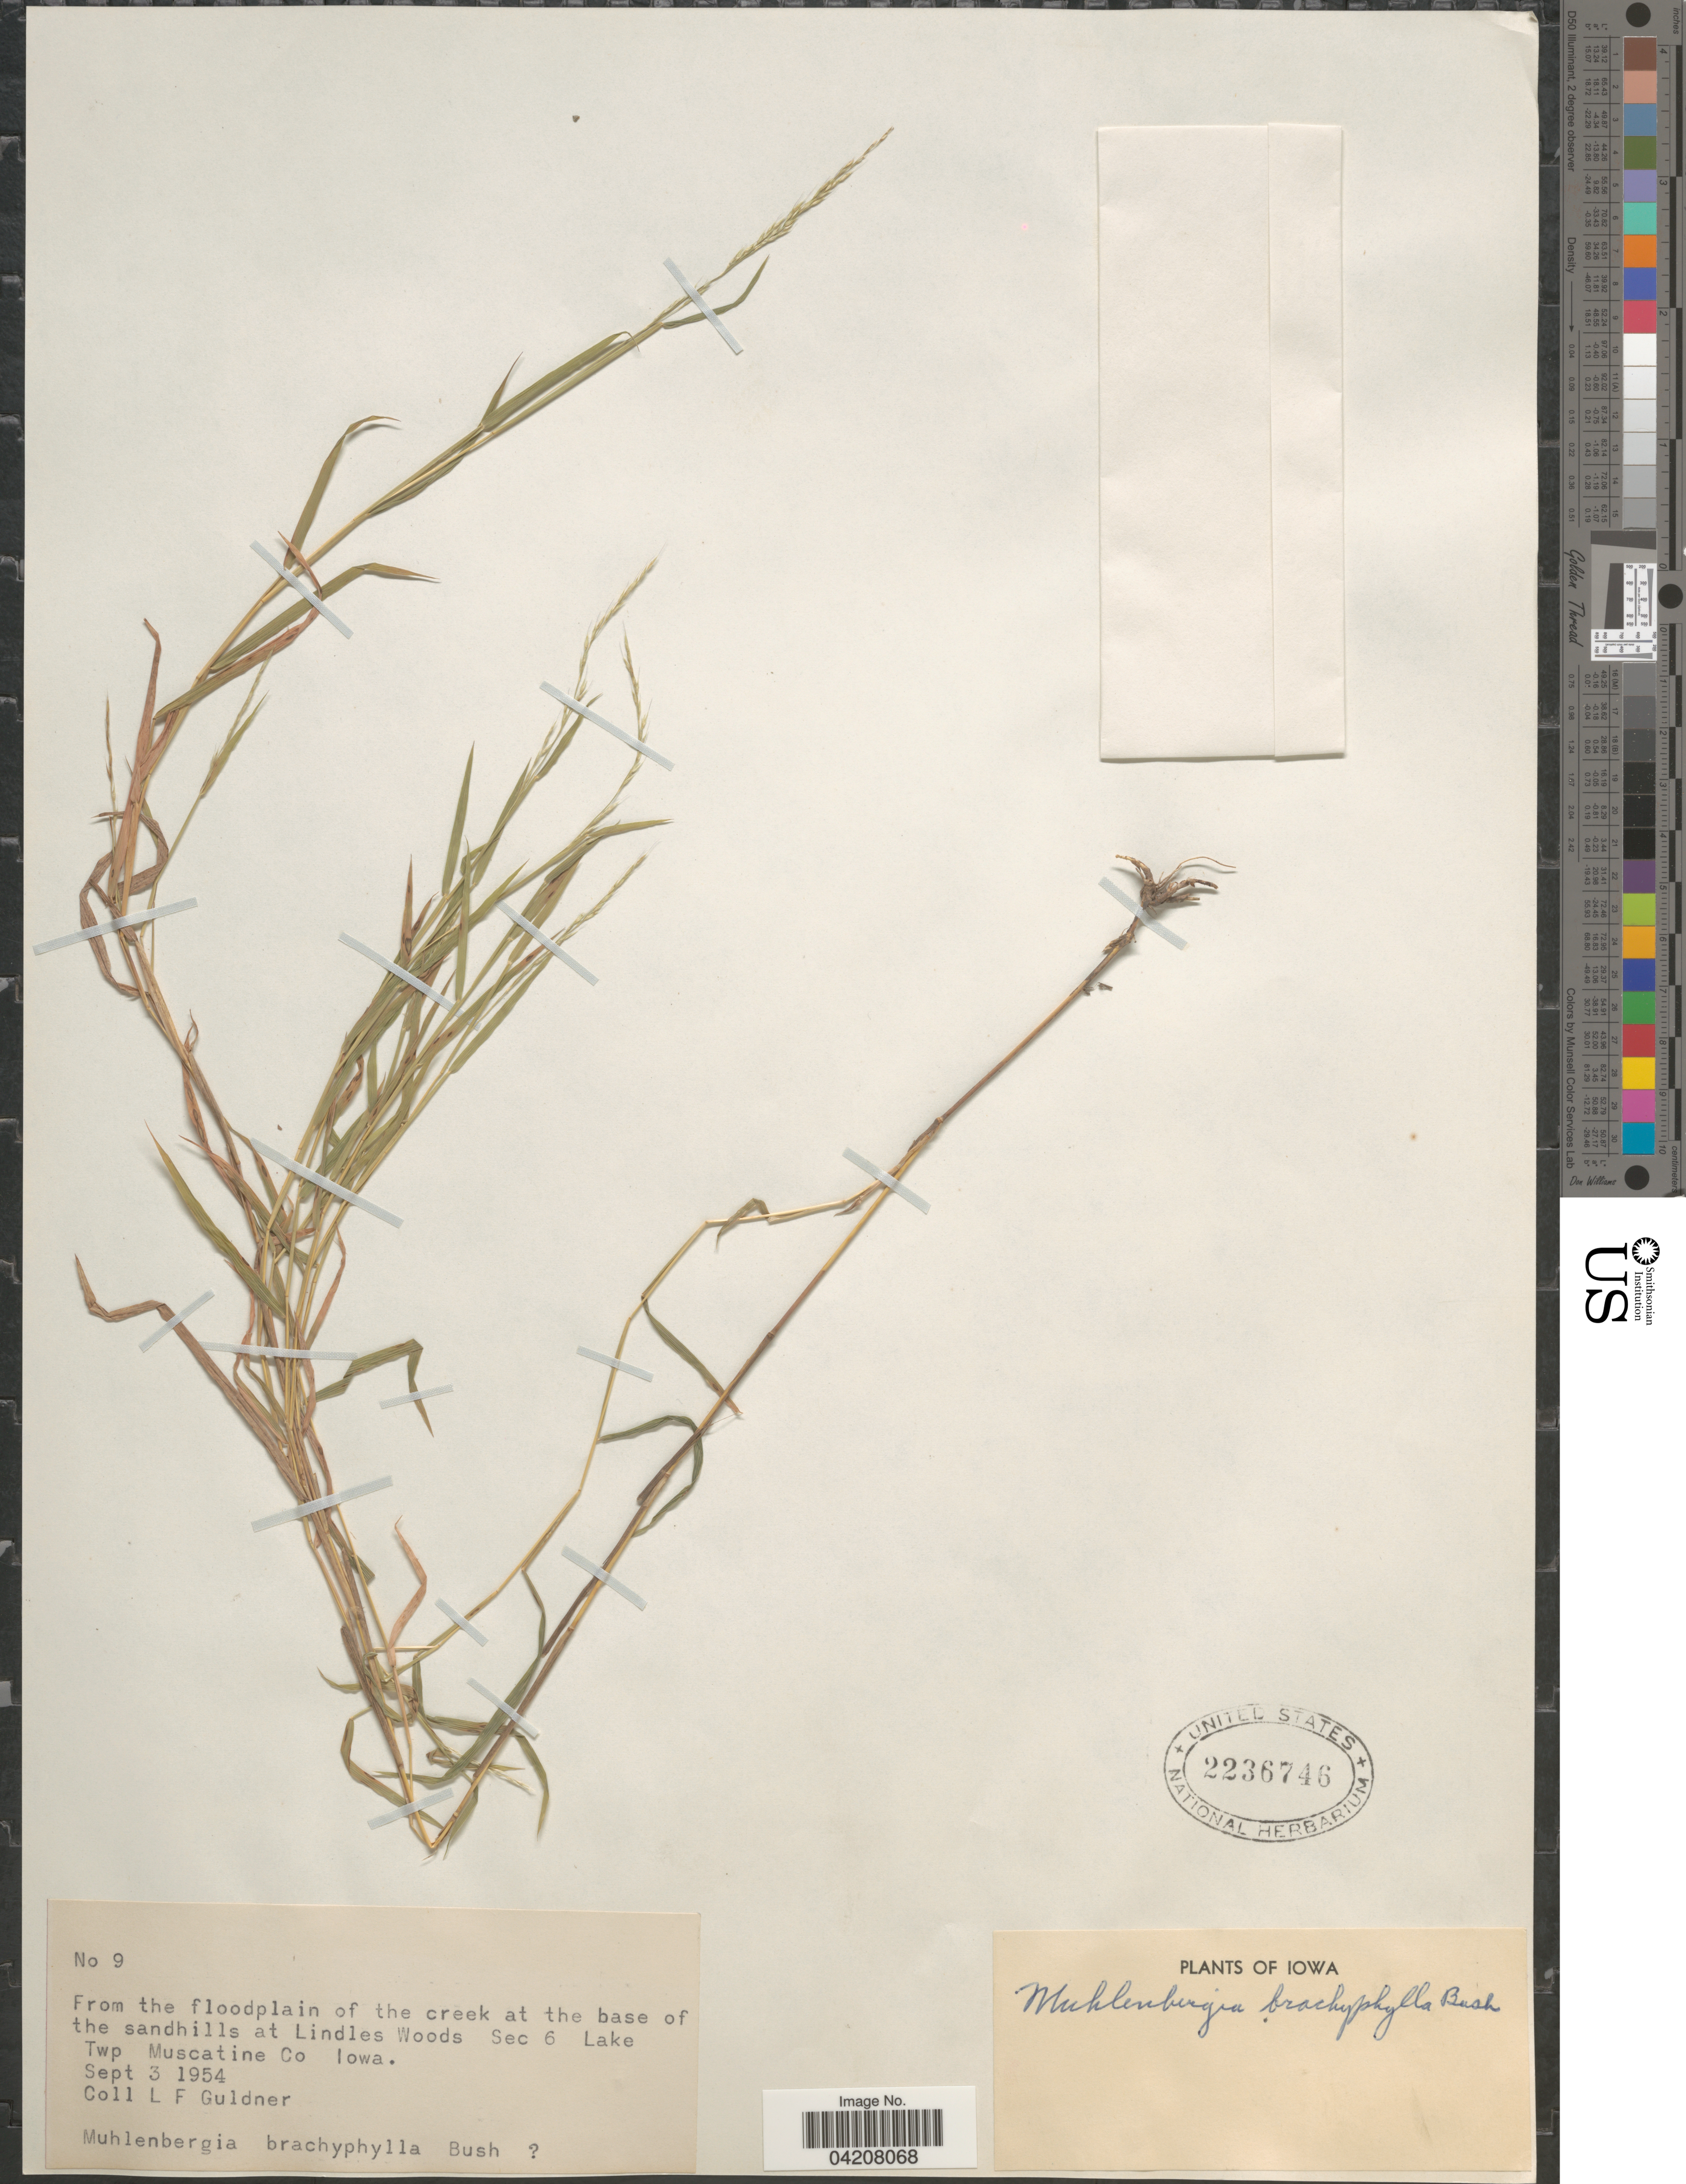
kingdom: Plantae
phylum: Tracheophyta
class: Liliopsida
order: Poales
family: Poaceae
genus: Muhlenbergia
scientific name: Muhlenbergia bushii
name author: R.W. Pohl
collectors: L. Guldner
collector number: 9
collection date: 1954-09-03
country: United States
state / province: Iowa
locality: From the floodplain of the creek at the base of the sandhills at Lindles Woods Sec 6 Lake Twp Muscatine Co.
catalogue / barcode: US 2236746